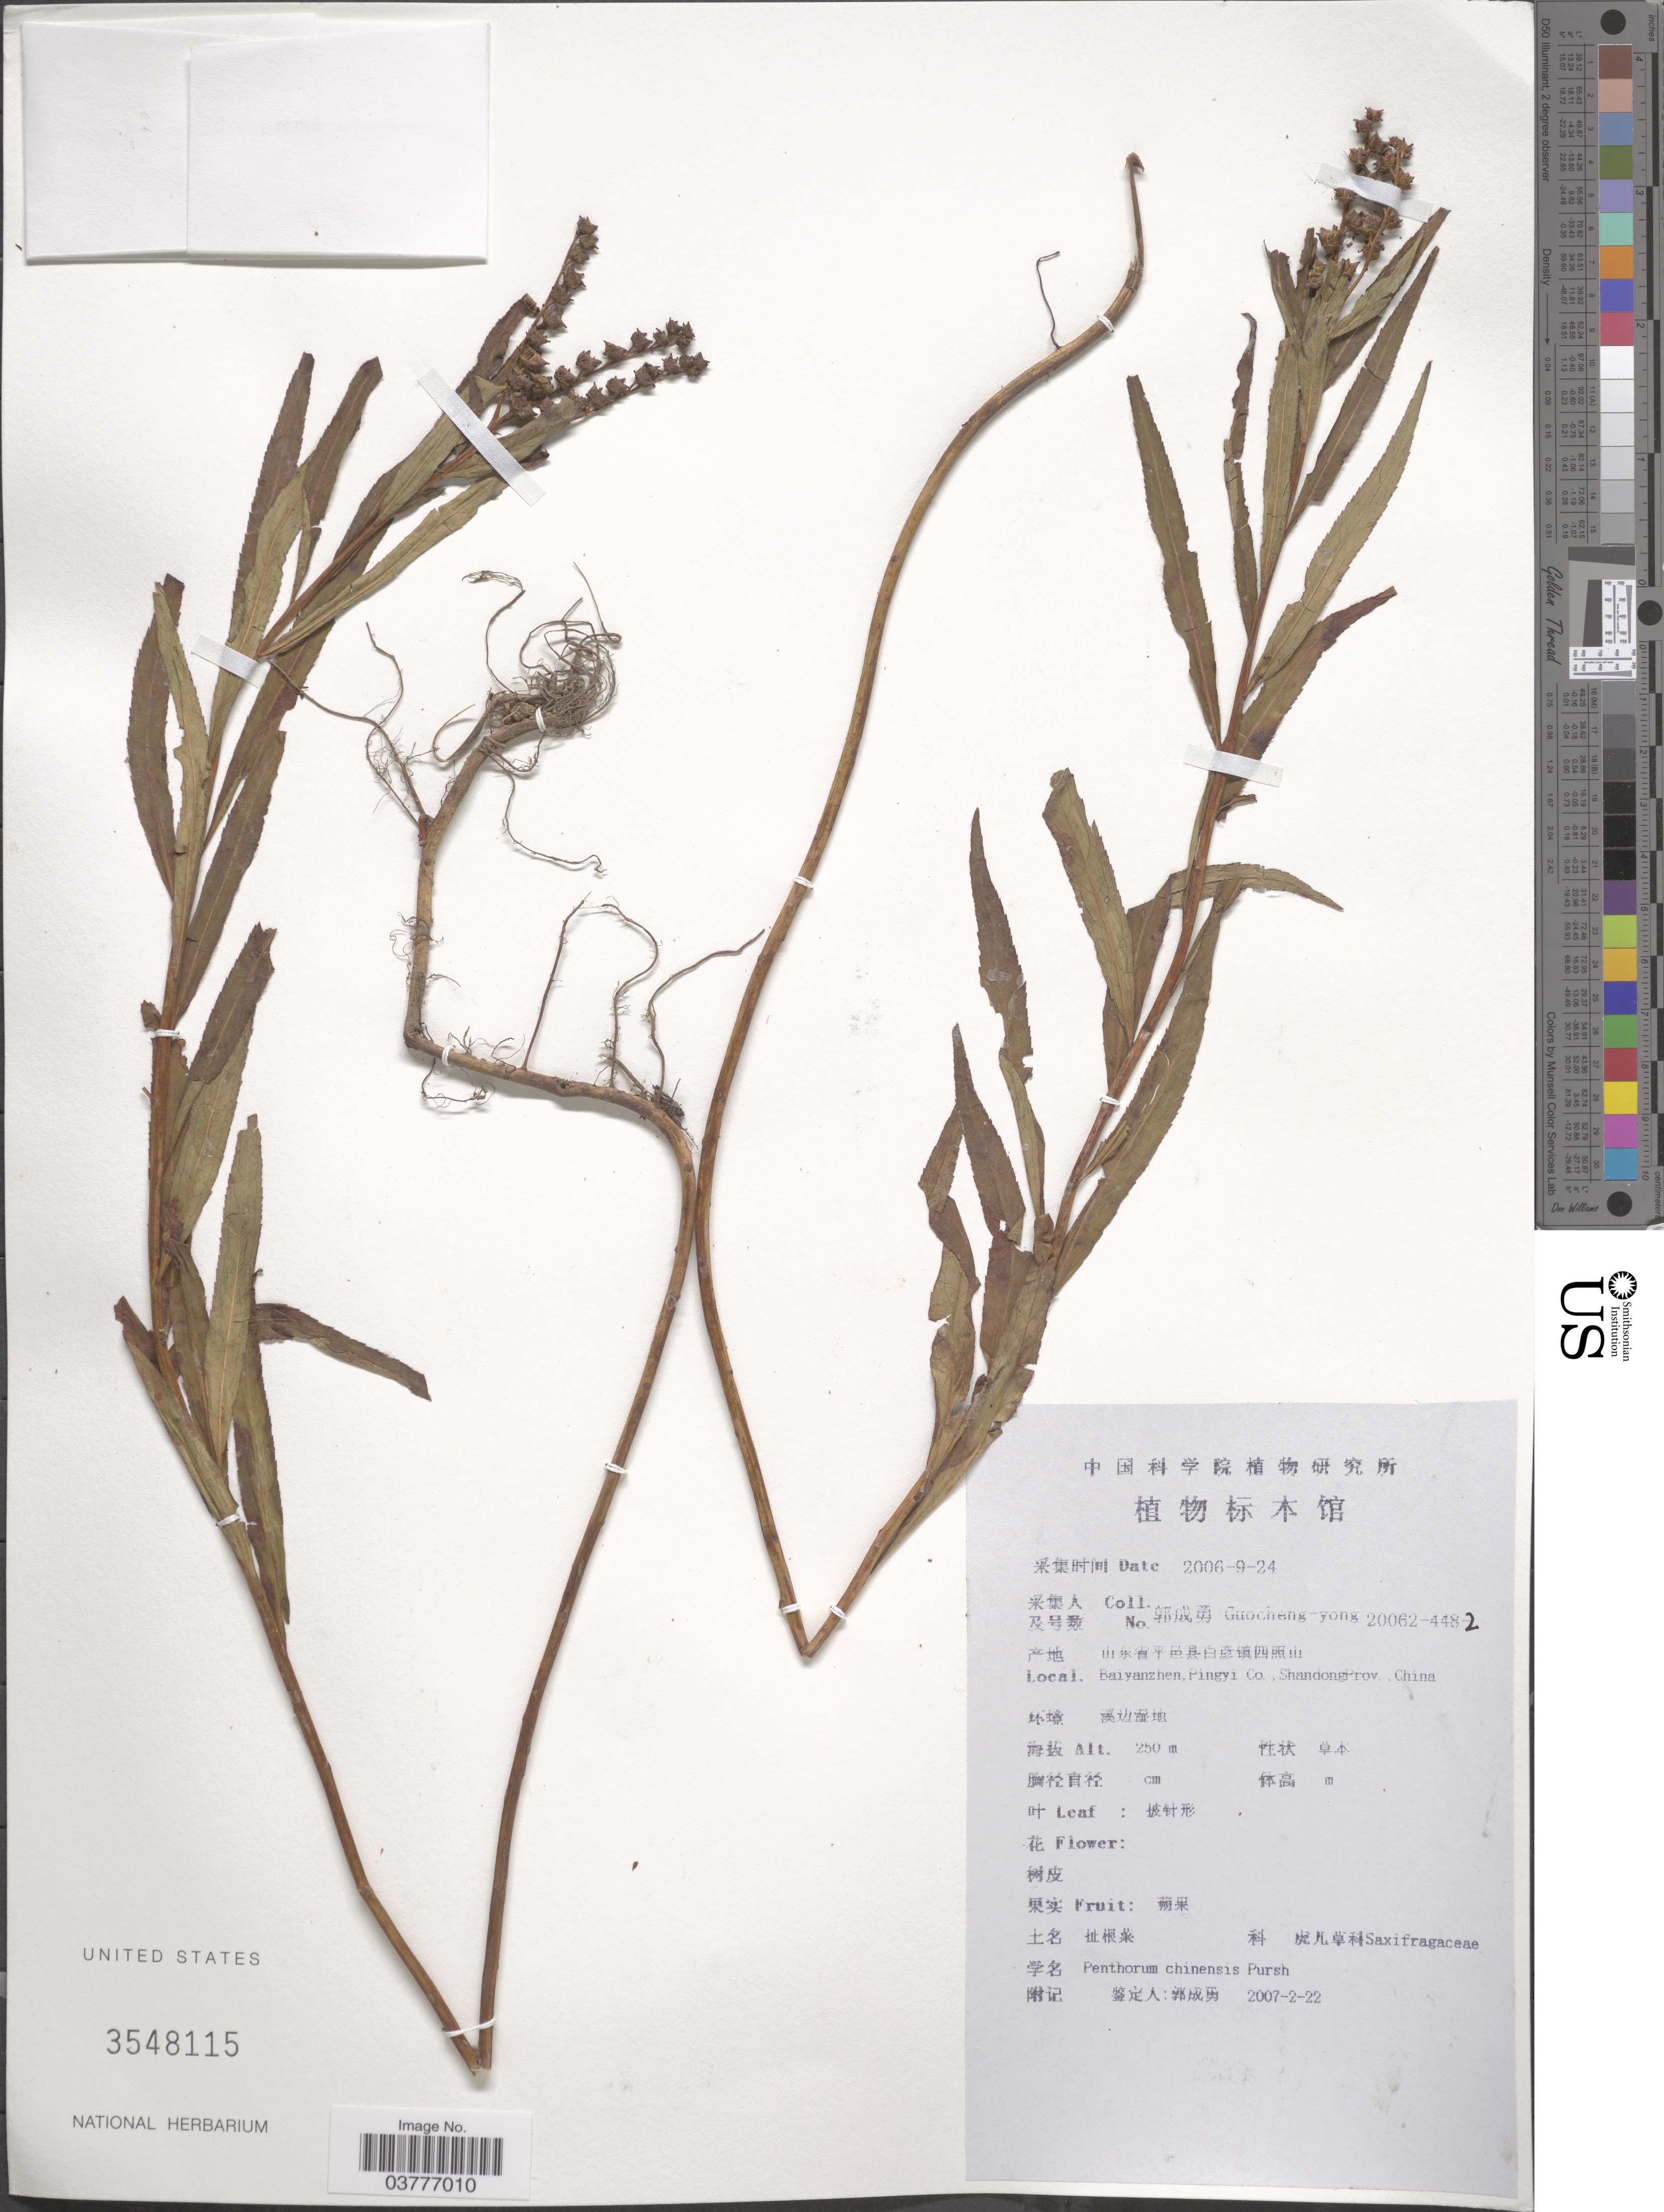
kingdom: Plantae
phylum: Tracheophyta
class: Magnoliopsida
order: Saxifragales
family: Penthoraceae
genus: Penthorum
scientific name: Penthorum chinense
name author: Pursh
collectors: Guo cheng-yong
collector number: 20062-448-2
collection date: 2006-09-24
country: China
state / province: Shandong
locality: Baiyanzhen, Pingyi Co.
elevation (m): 250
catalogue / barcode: US 3548115